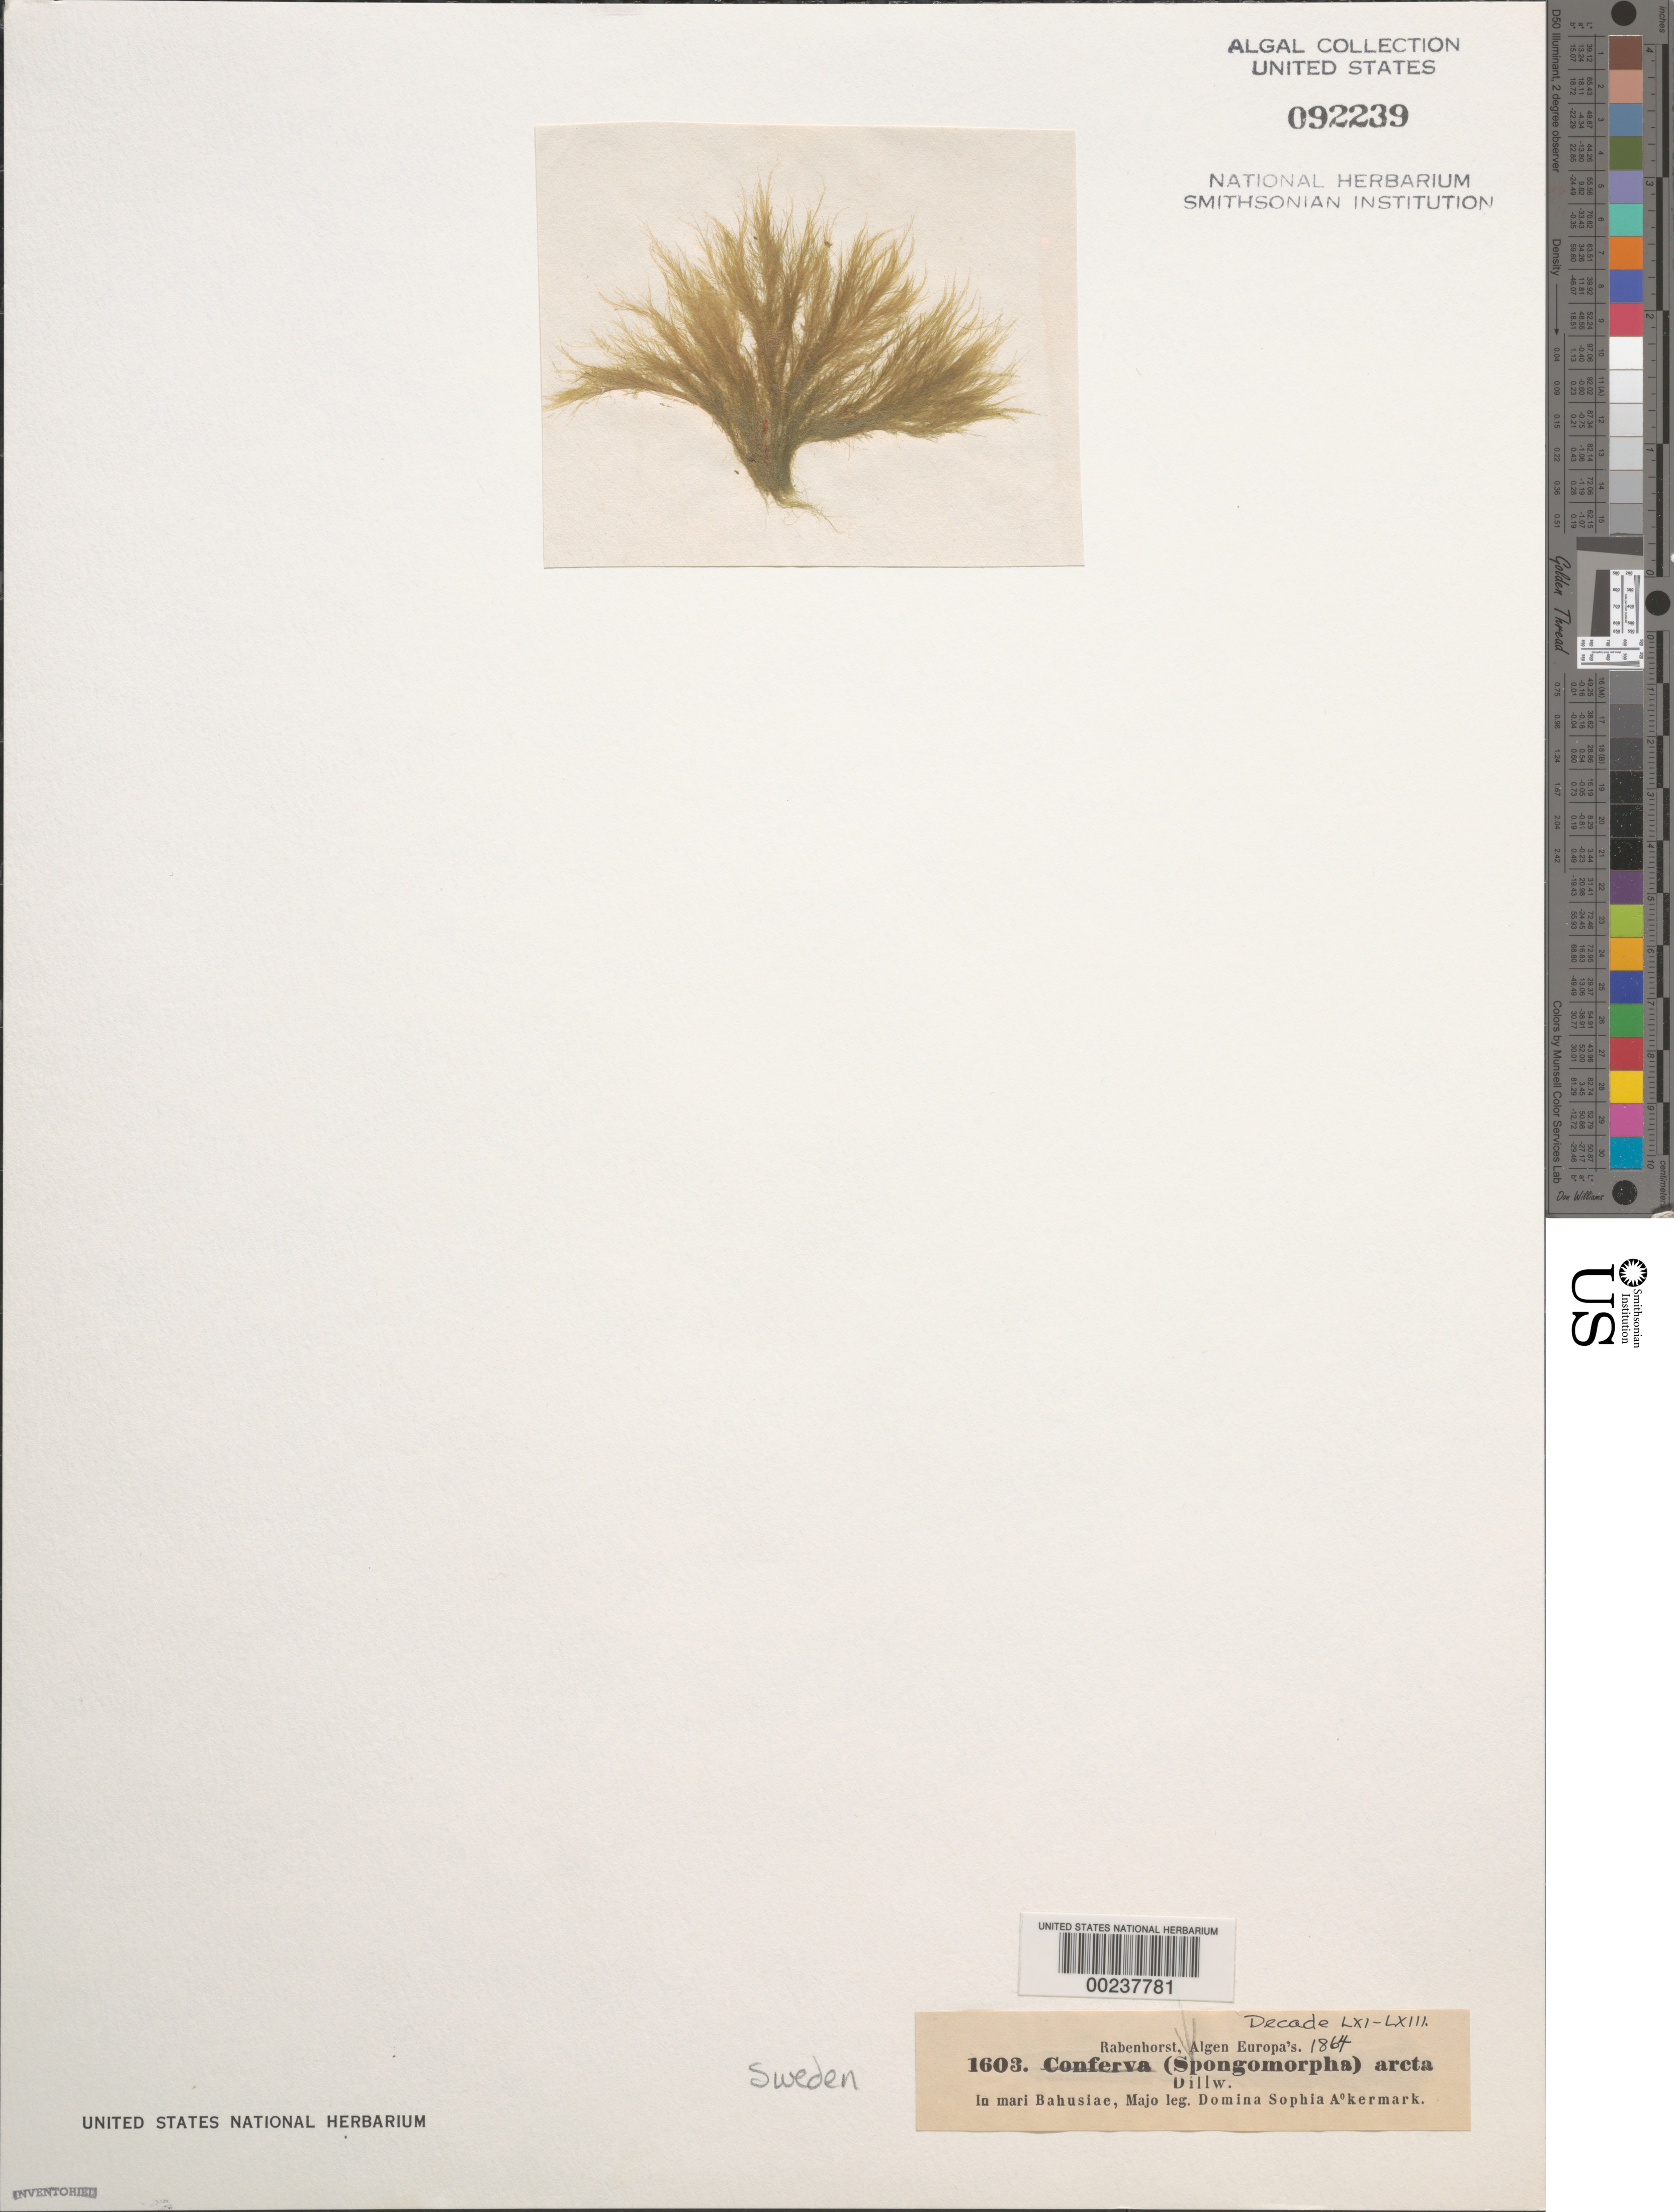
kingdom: Plantae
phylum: Chlorophyta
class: Ulvophyceae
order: Ulotrichales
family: Ulotrichaceae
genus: Acrosiphonia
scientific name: Acrosiphonia arcta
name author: (Dillwyn) Gain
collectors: S. Akermark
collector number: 1603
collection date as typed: May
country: Sweden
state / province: Västra Götaland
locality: Bohus Bay (Mari Bahusiae)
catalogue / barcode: US 92239